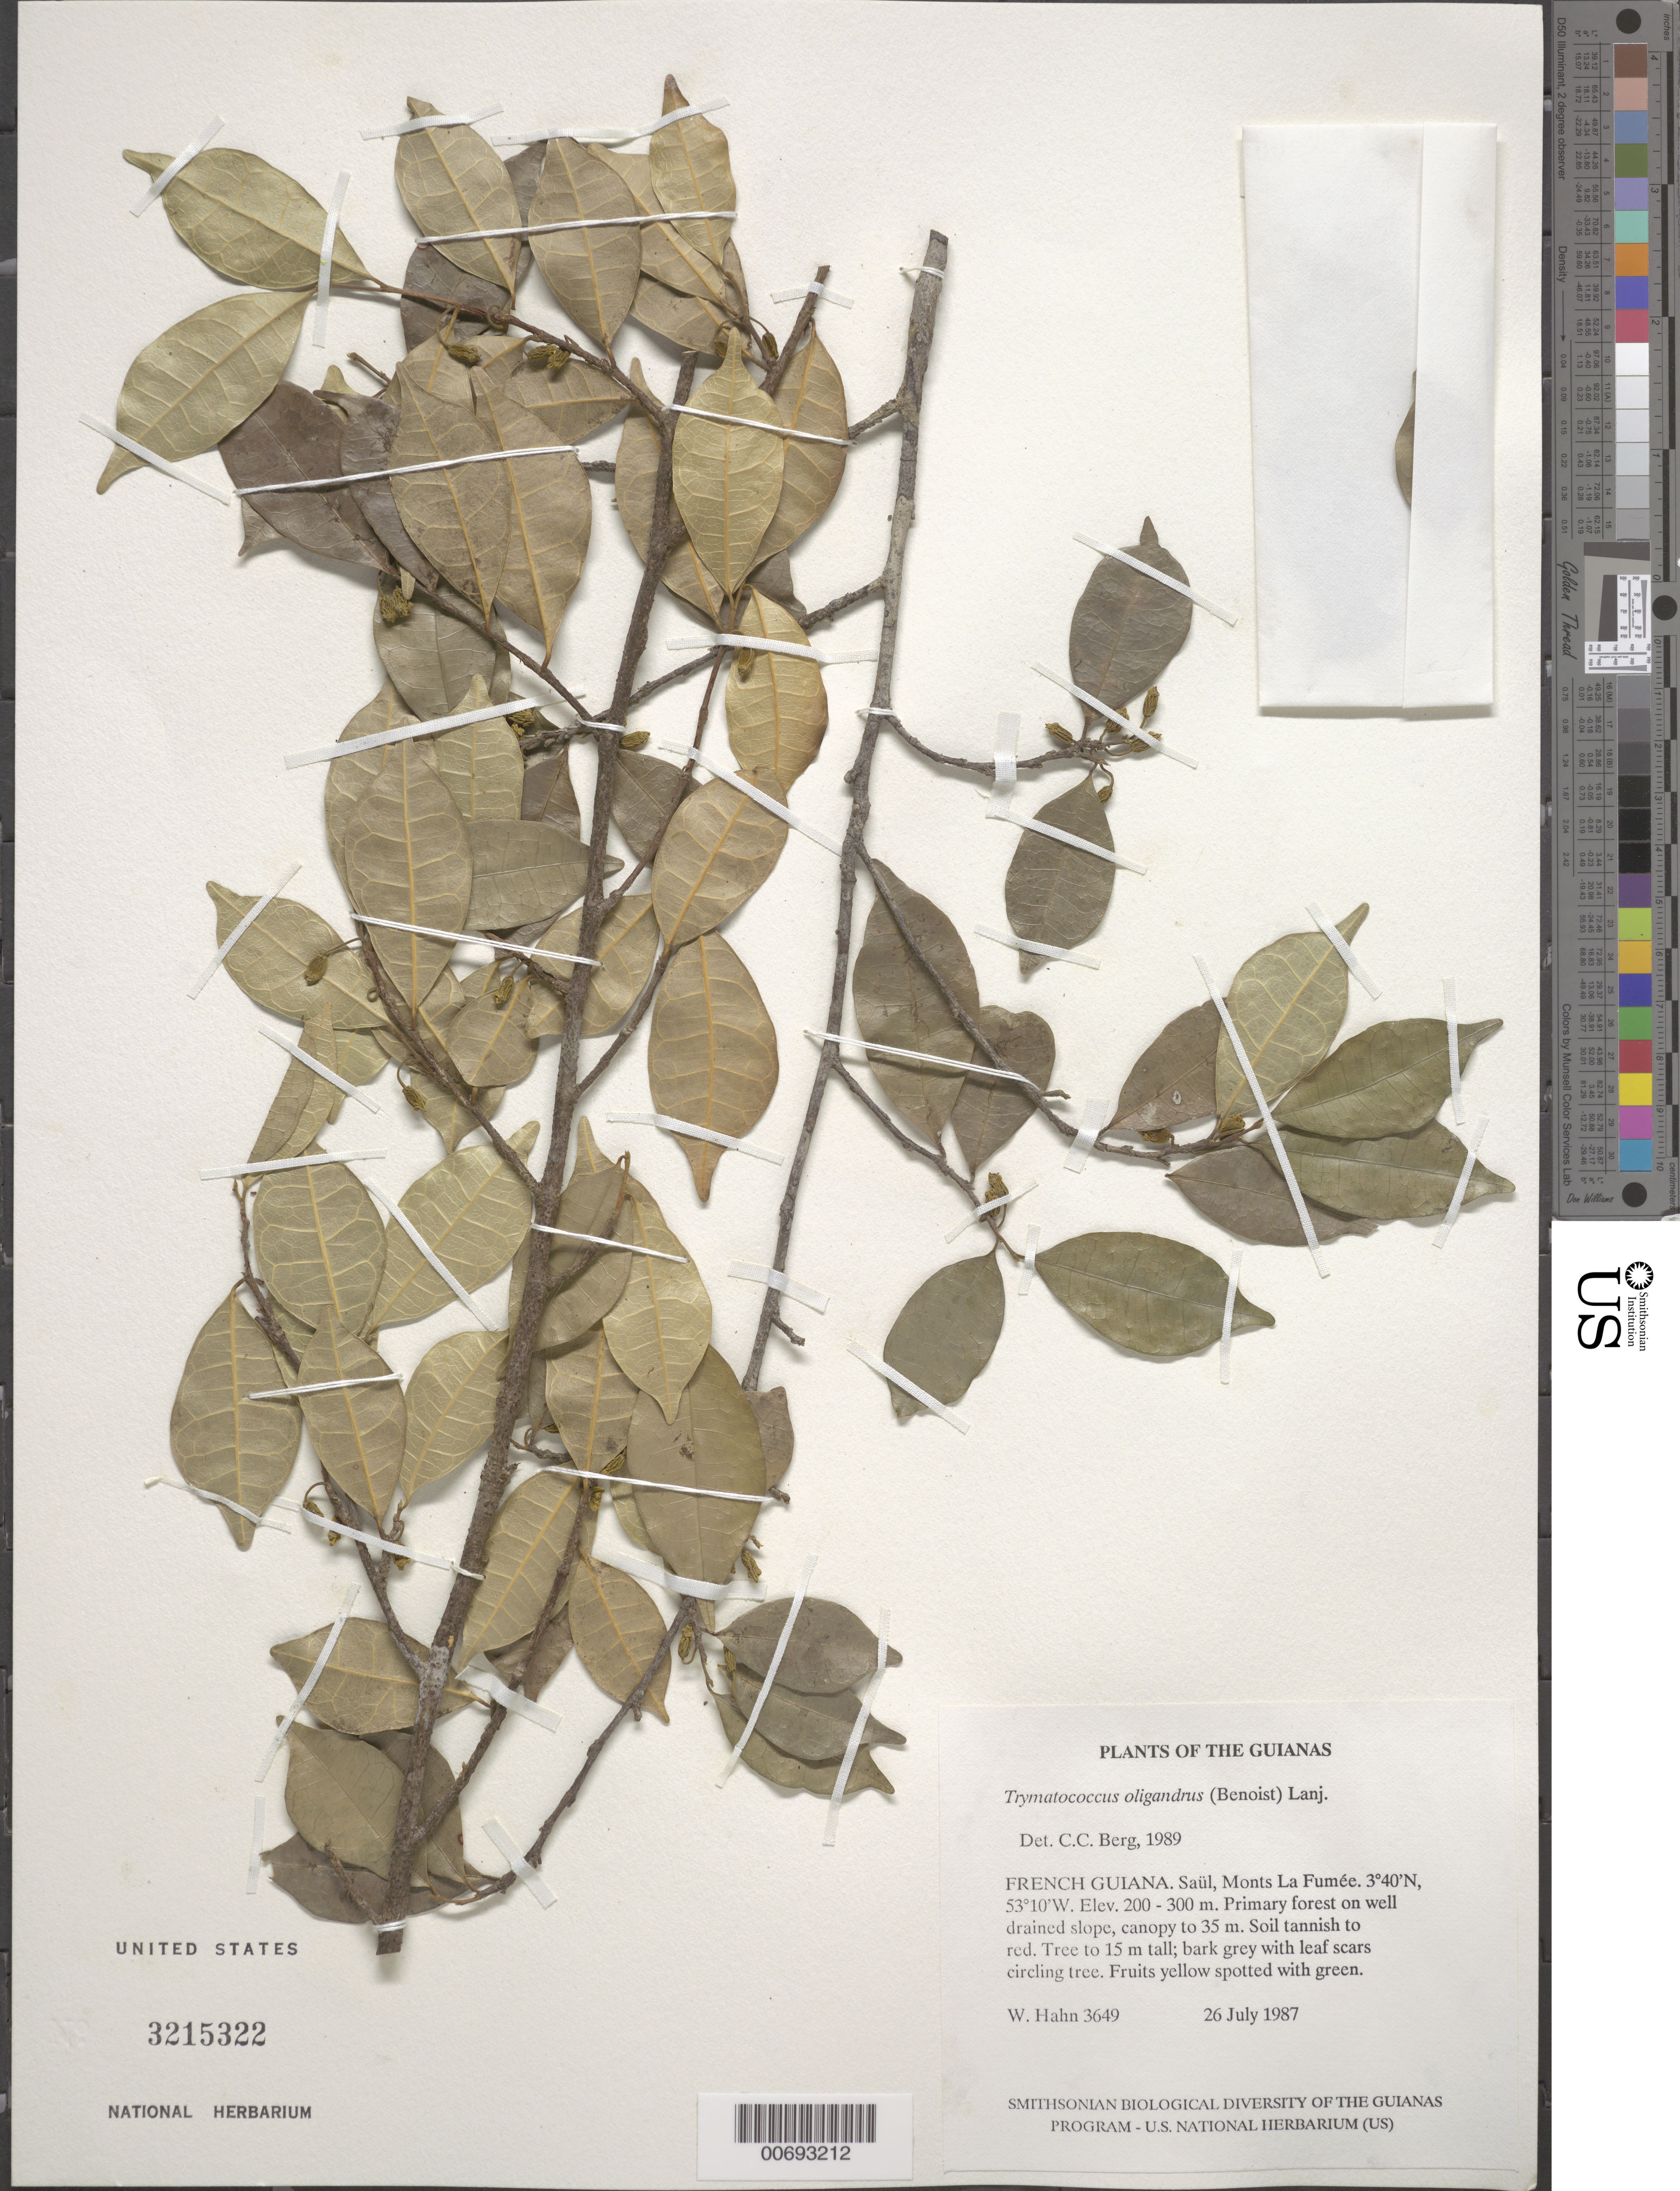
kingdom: Plantae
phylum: Tracheophyta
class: Magnoliopsida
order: Rosales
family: Moraceae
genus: Brosimum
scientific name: Brosimum oligandrum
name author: (Benoist) E. M. Gardner & Zerega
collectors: W. Hahn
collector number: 3649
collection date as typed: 26 July 1987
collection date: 1987-07-26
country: French Guiana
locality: Saül, Monts La Fumée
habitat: Primary forest on well drained slope, canopy to 35 m. Soil tannish to red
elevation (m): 200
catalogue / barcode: US 3215322